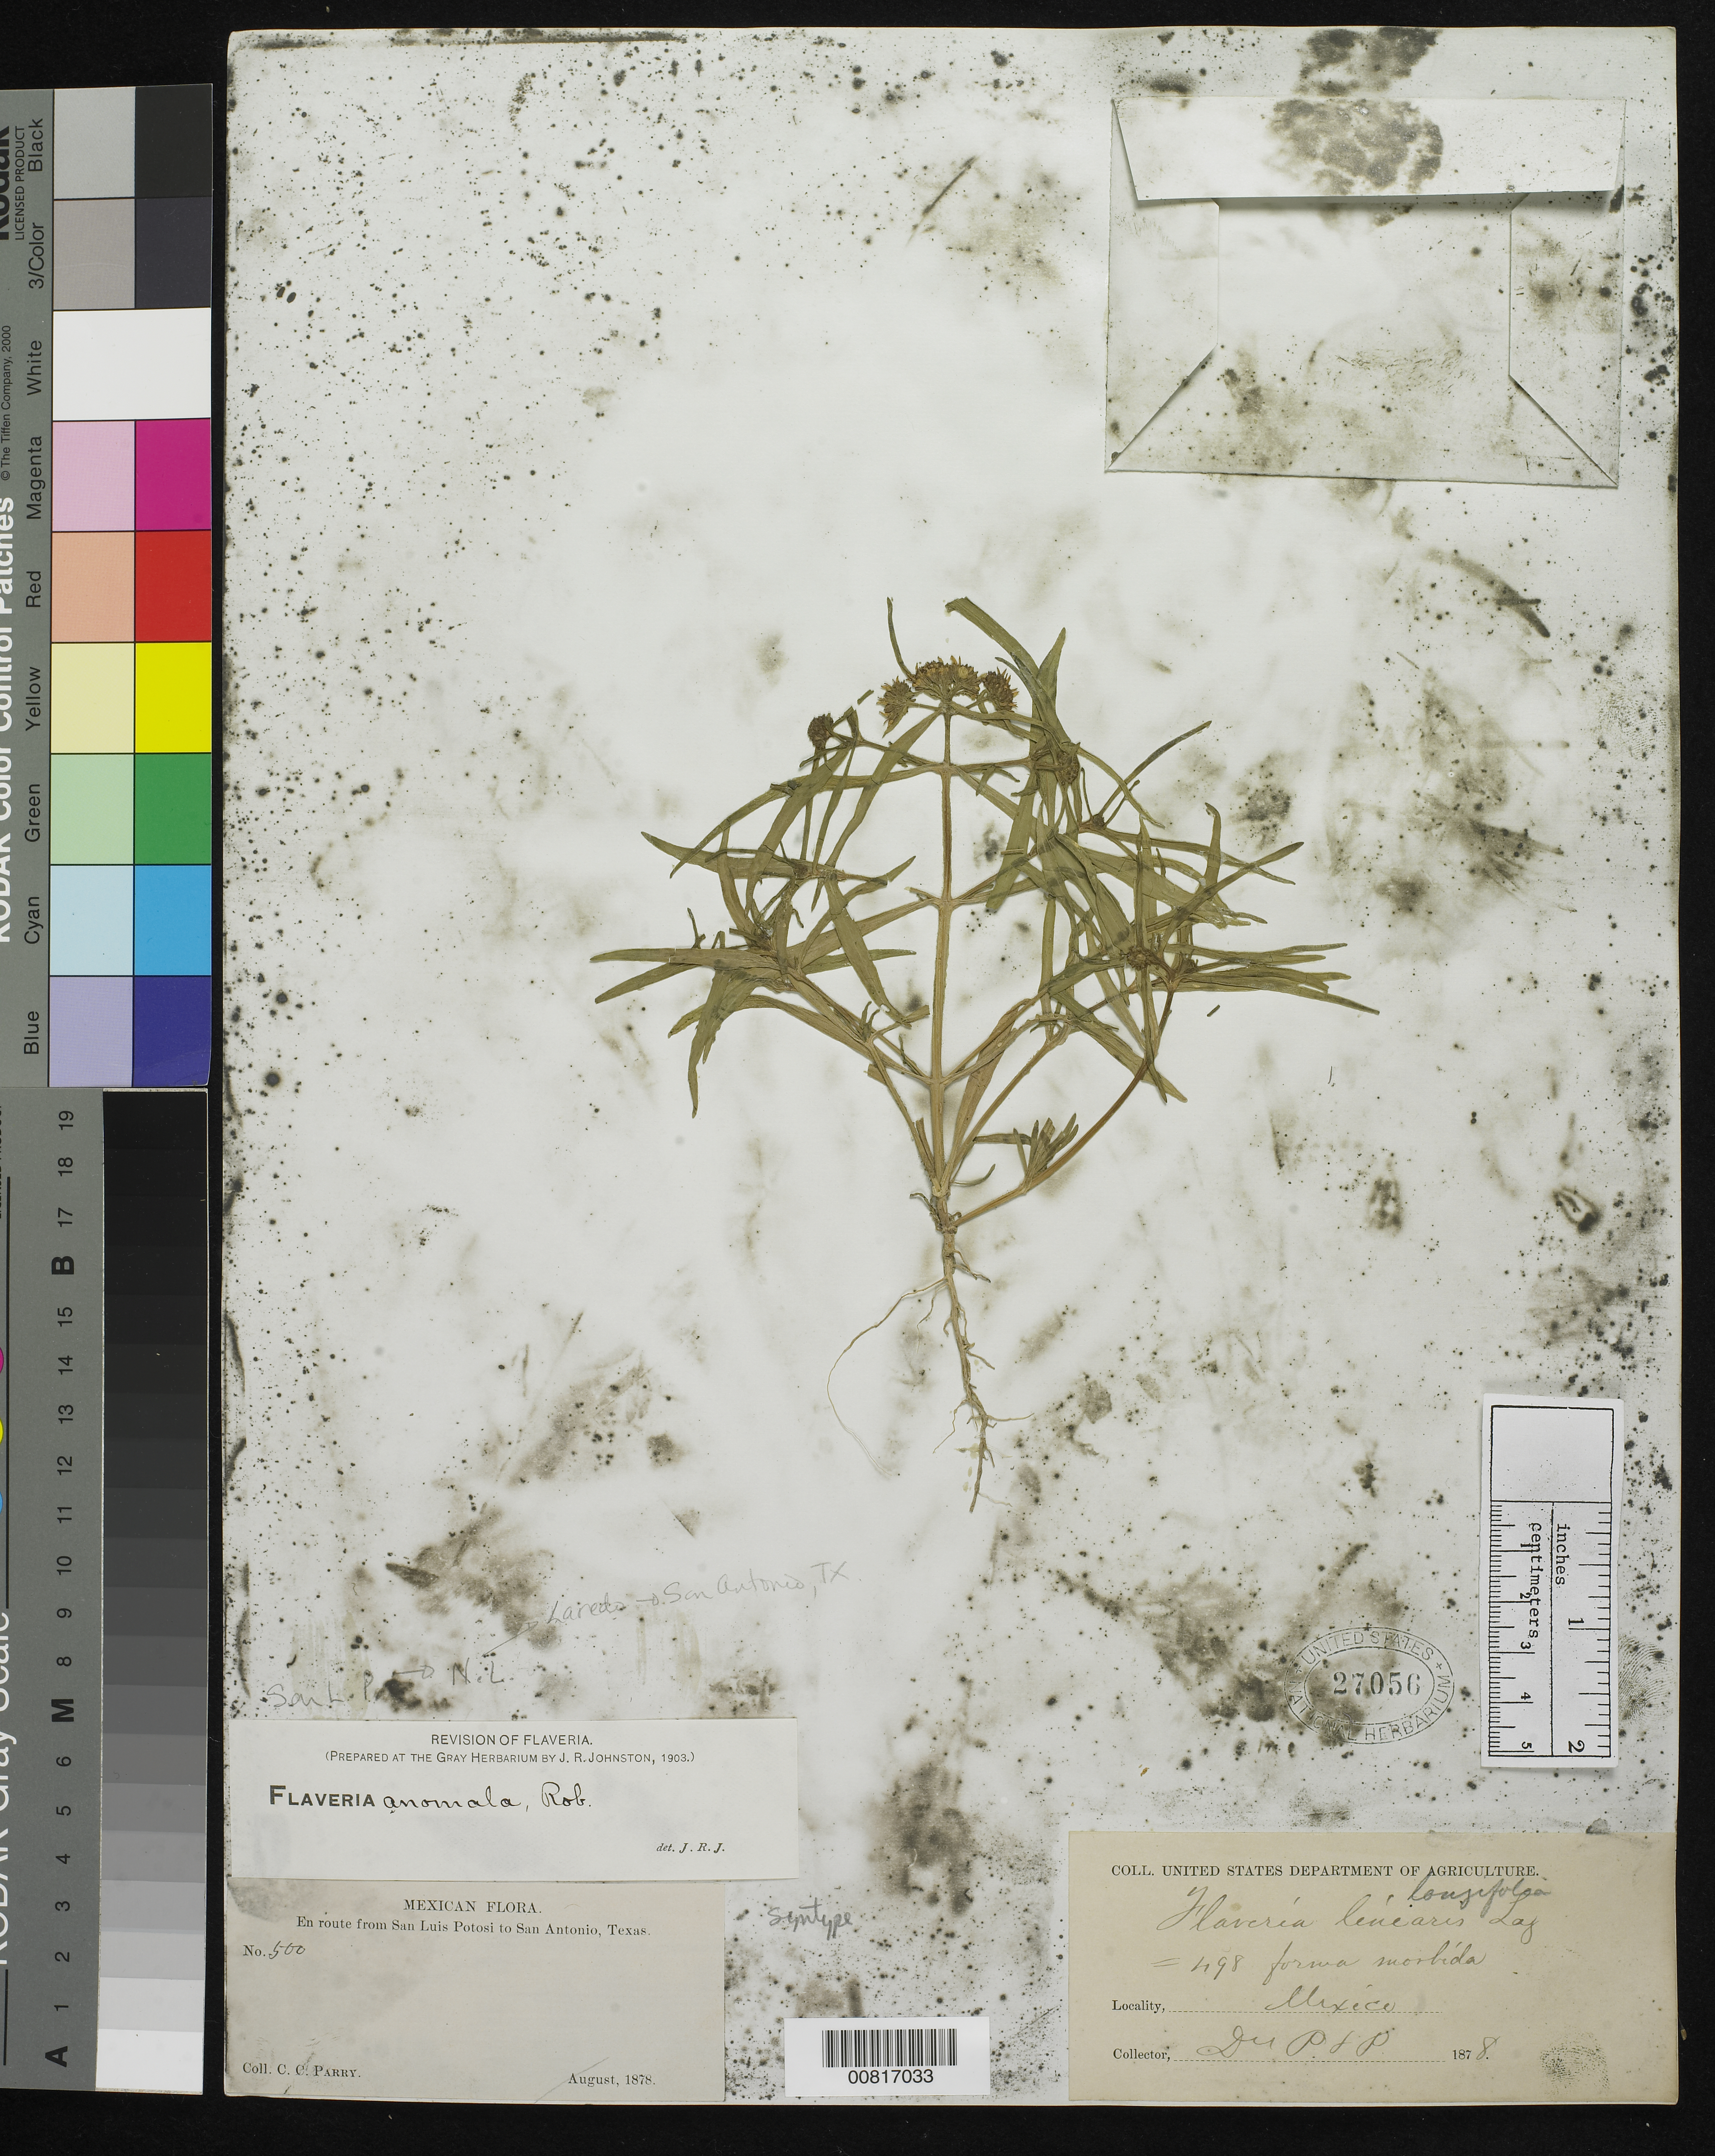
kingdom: Plantae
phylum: Tracheophyta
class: Magnoliopsida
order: Asterales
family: Asteraceae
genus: Flaveria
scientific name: Flaveria anomala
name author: B.L. Rob.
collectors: C. C. Parry & E. Palmer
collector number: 500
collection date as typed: Aug 1878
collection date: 1878-08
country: Mexico / United States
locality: En route from San Luis Potosí to San Antonio, Texas.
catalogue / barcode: US 27056